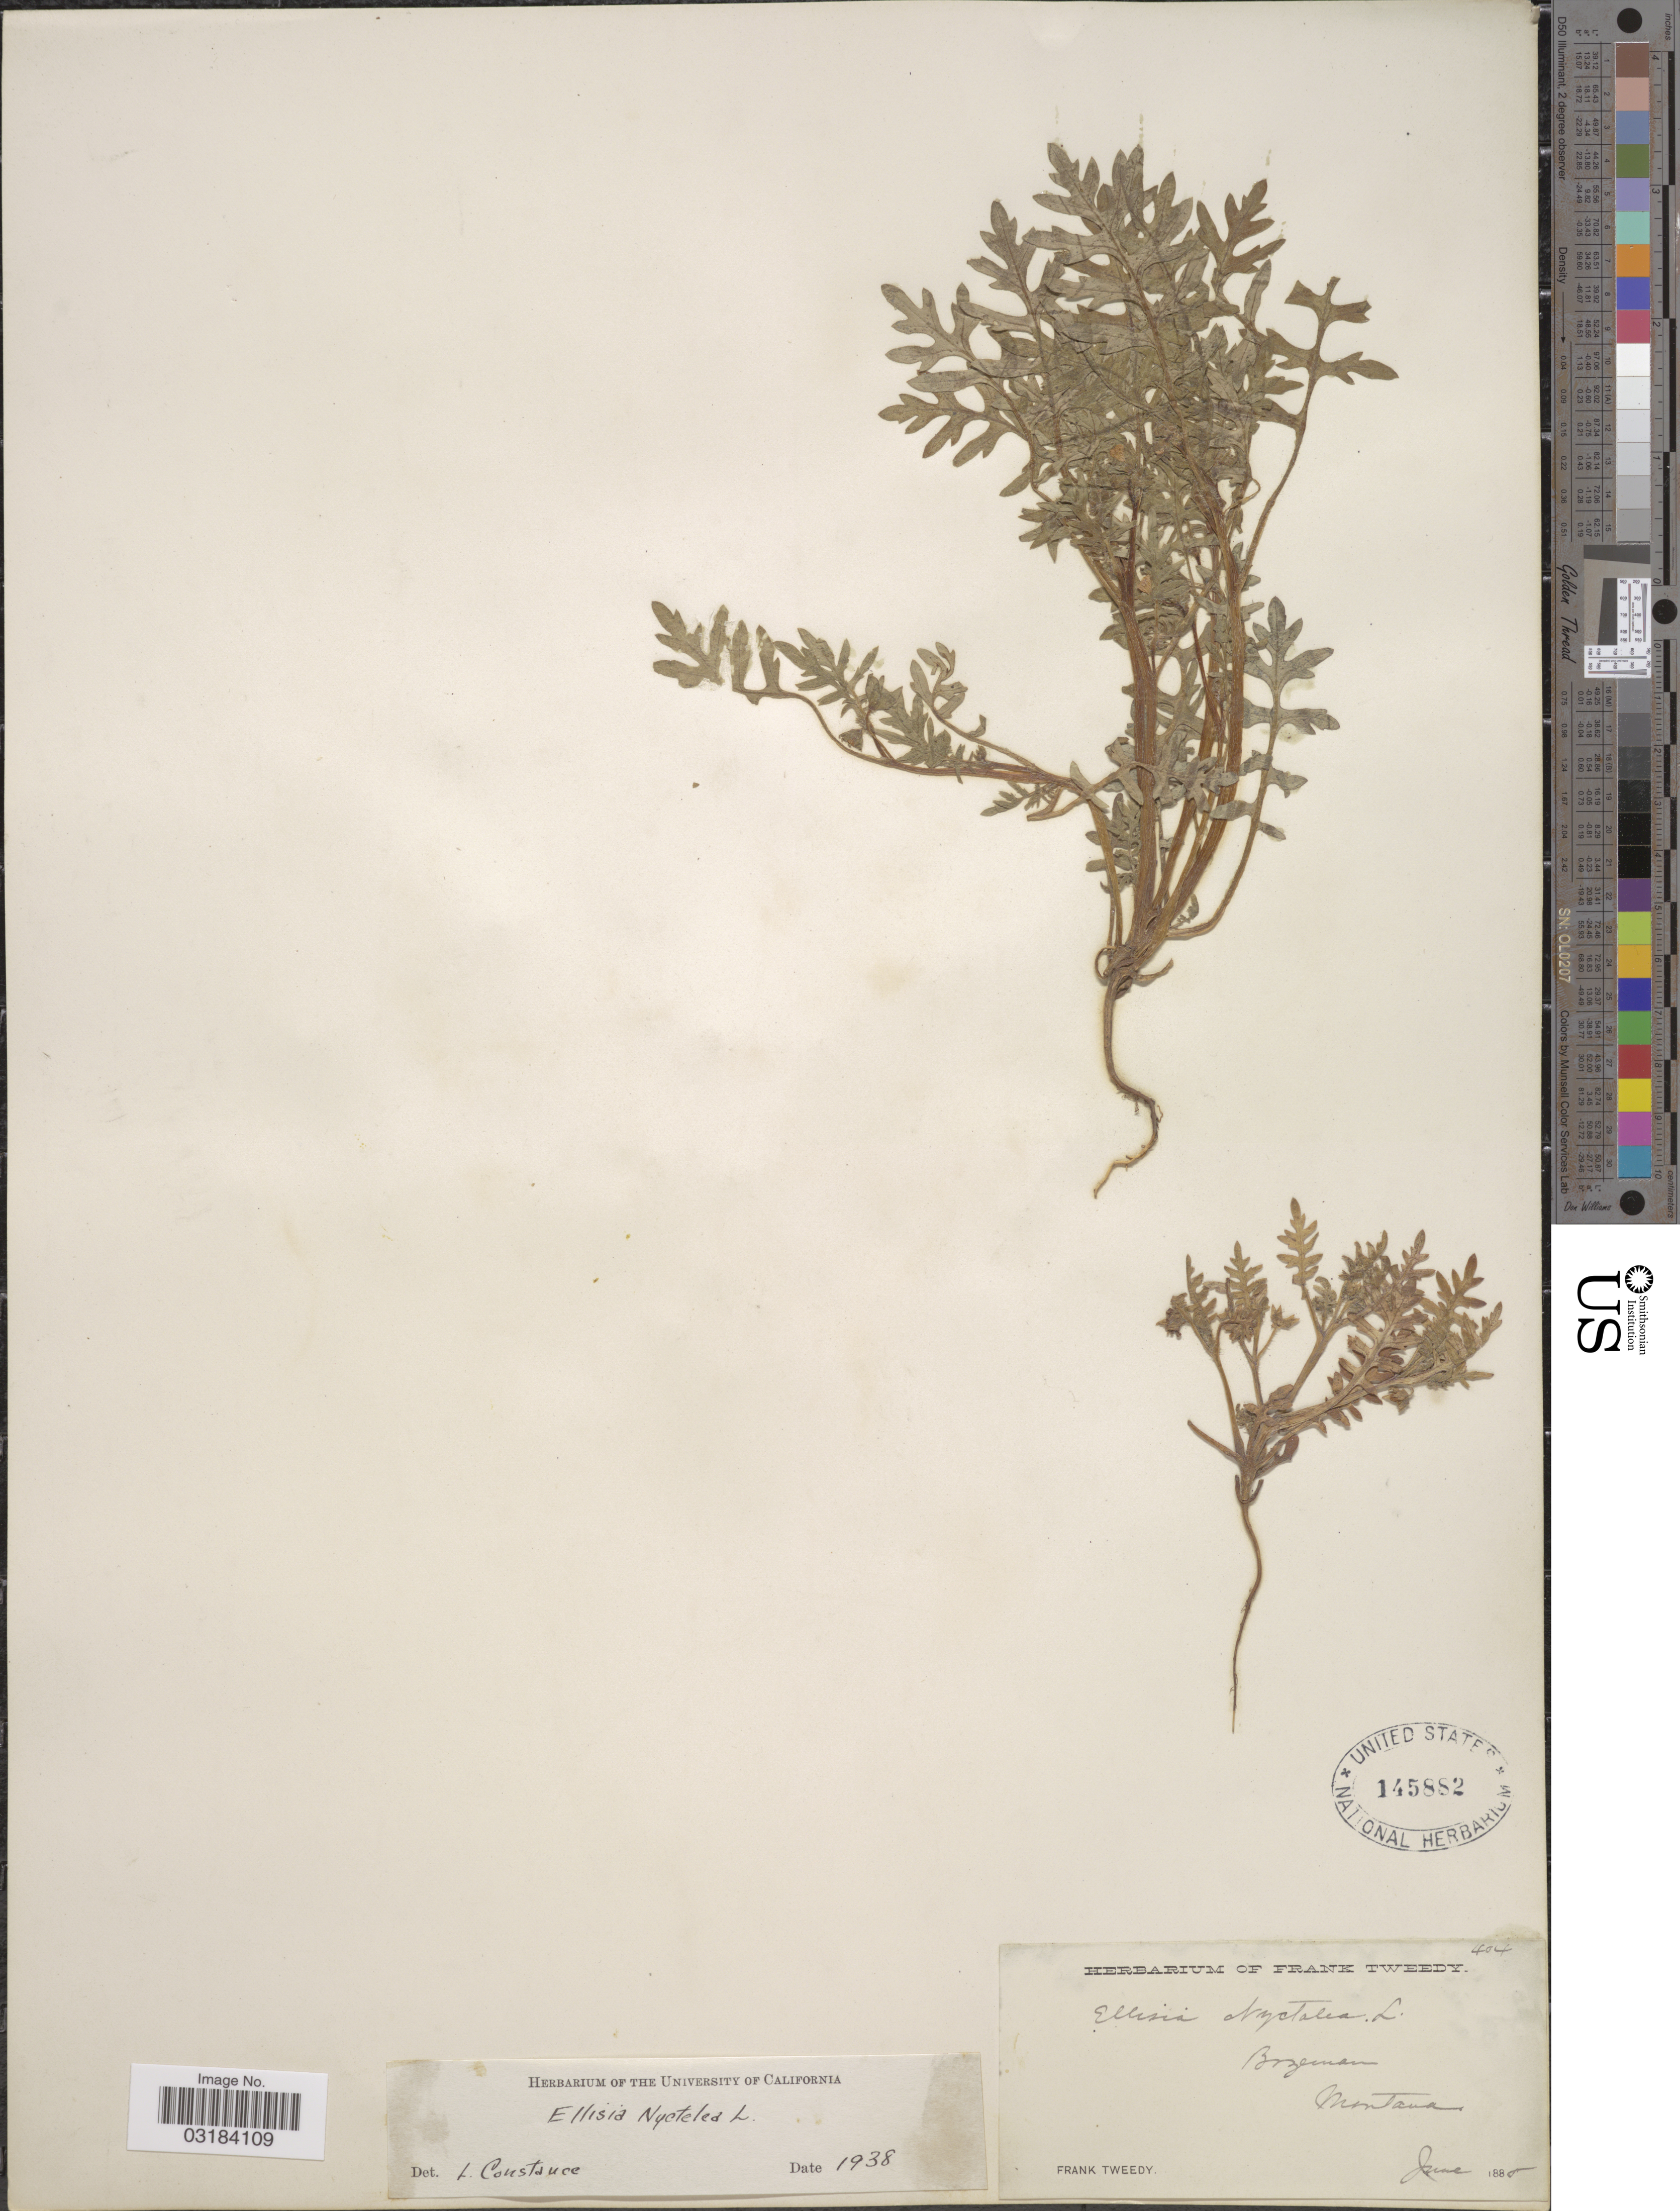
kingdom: Plantae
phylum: Tracheophyta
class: Magnoliopsida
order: Boraginales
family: Hydrophyllaceae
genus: Ellisia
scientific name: Ellisia nyctelea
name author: L.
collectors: F. Tweedy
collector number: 404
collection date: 1885-06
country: United States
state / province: Montana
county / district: Gallatin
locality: Bozeman.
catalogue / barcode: US 145882